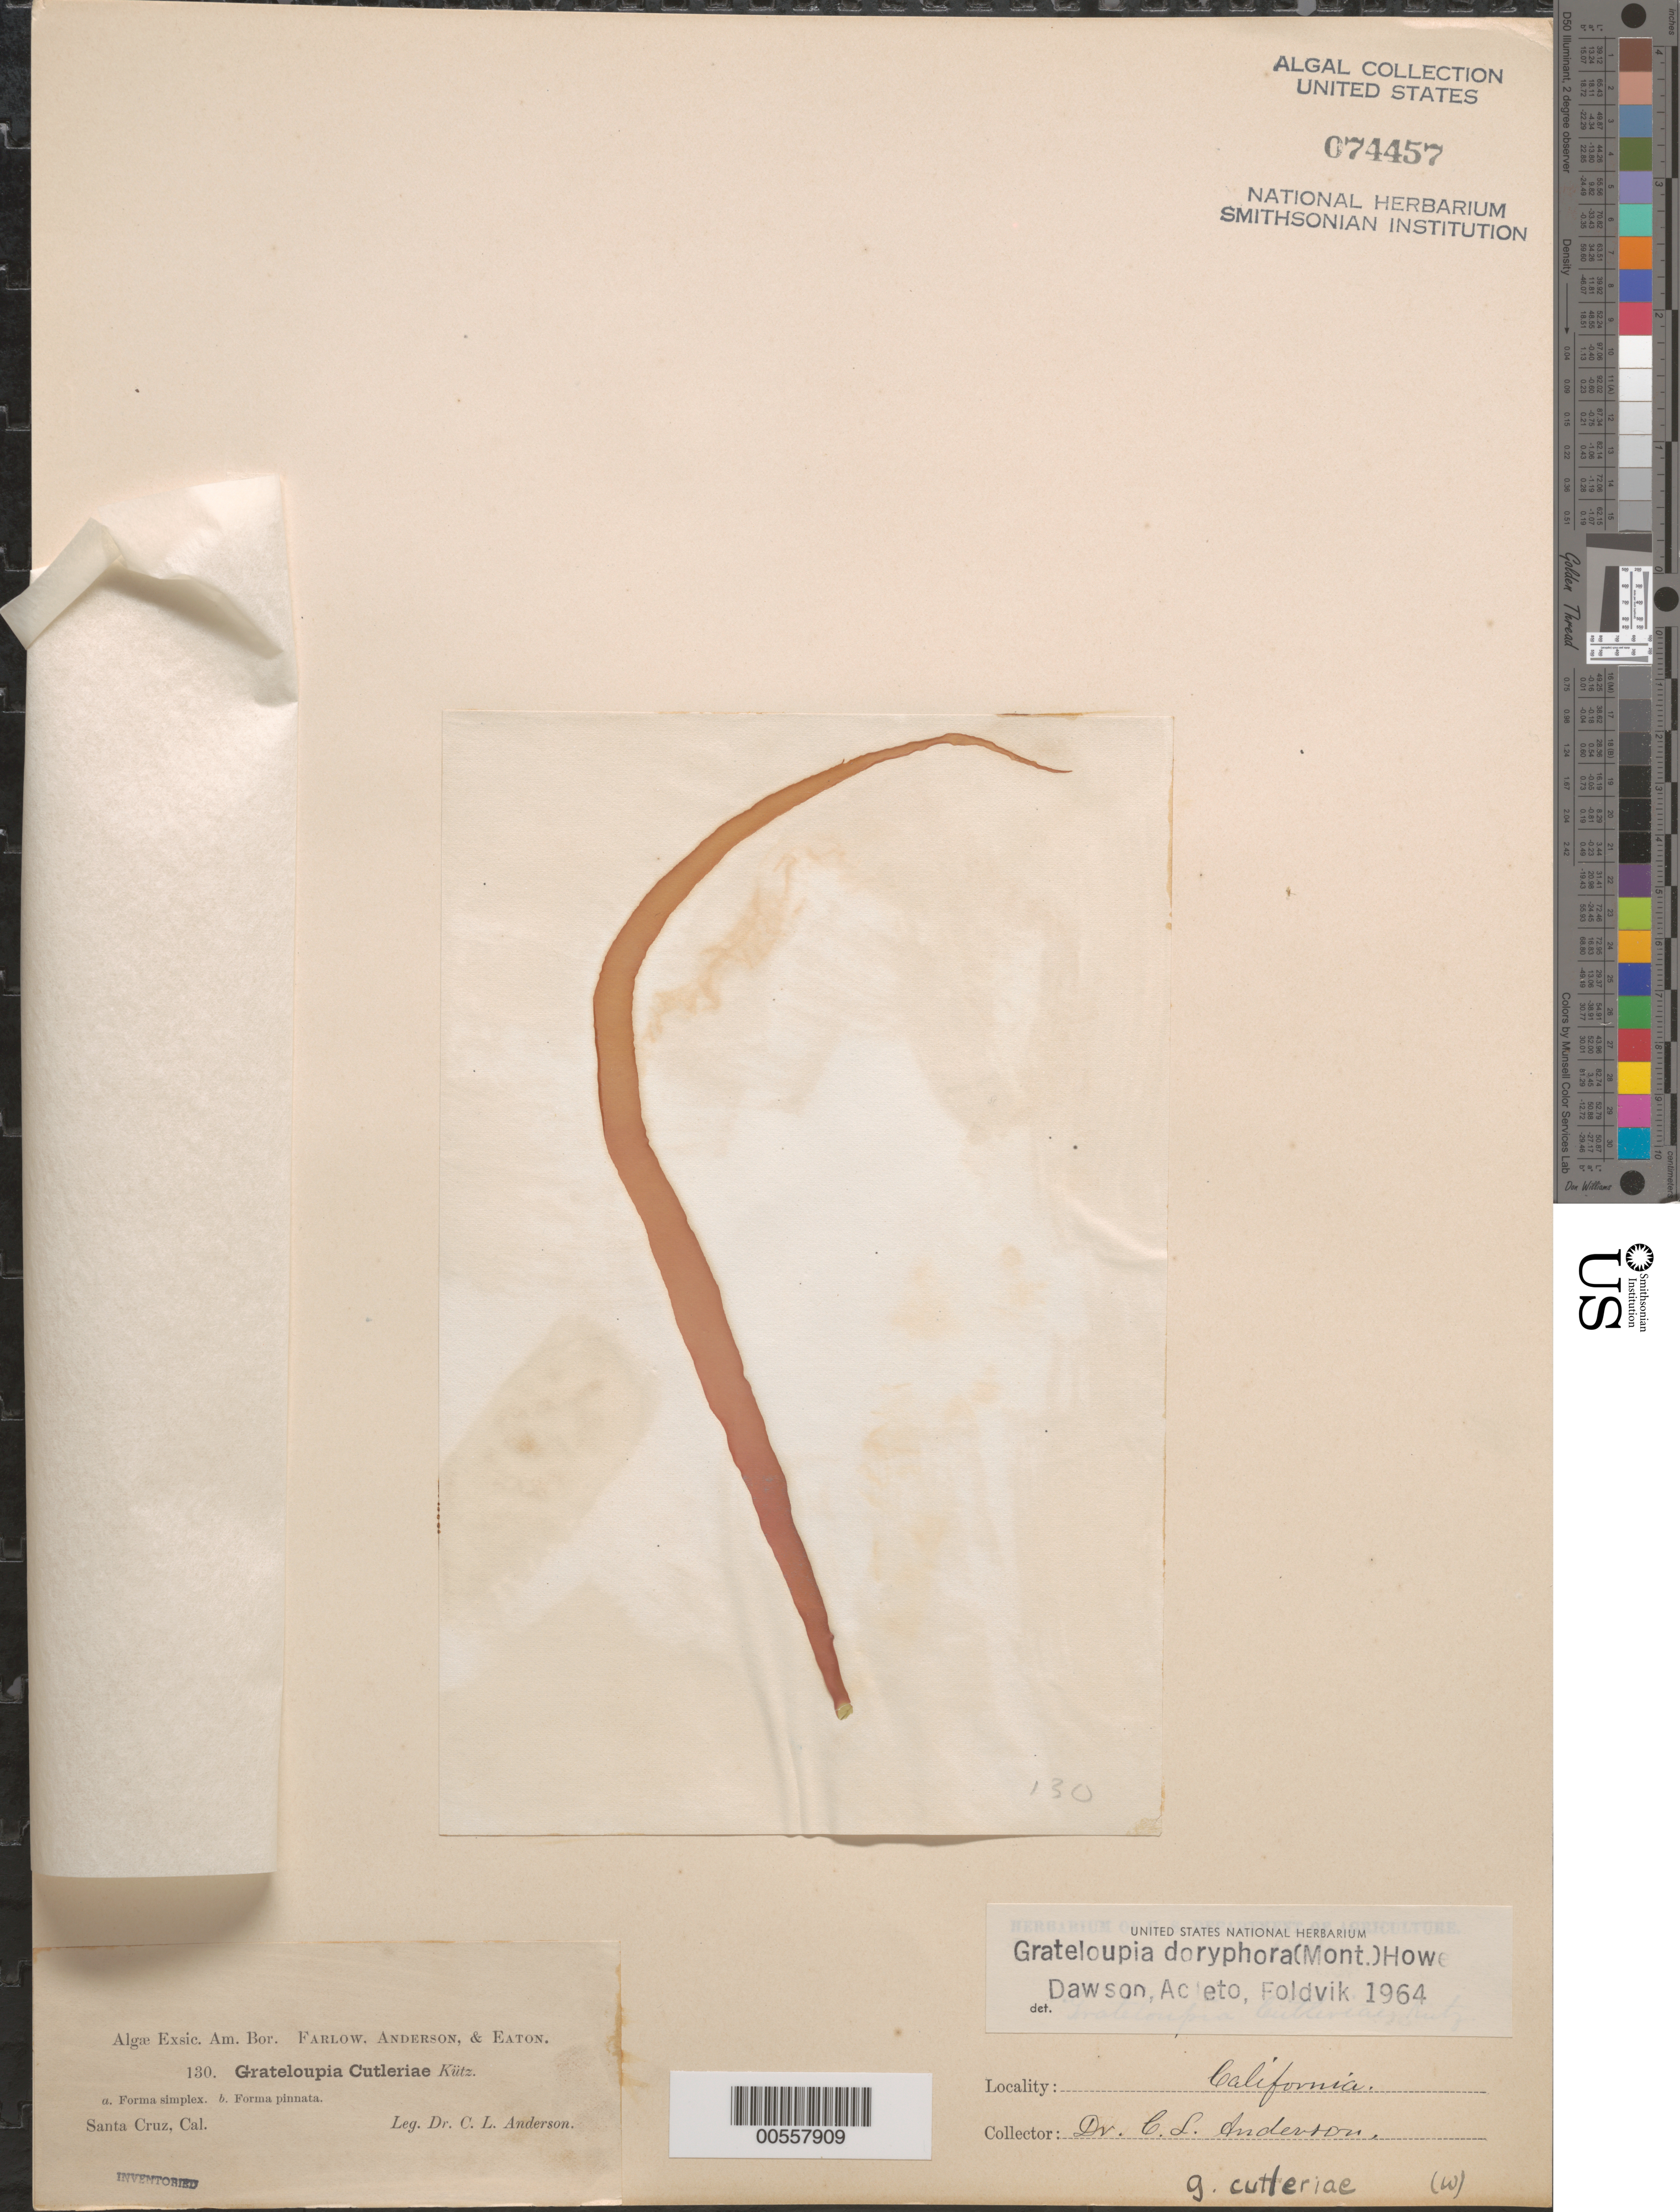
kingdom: Plantae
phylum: Rhodophyta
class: Florideophyceae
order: Halymeniales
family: Halymeniaceae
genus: Grateloupia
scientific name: Grateloupia doryphora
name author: (Mont.) Howe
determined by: Dawson, E. Y.; Acleto O., C.; Foldvik, N.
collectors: C. L. Anderson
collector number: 130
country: United States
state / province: California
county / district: Santa Cruz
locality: Santa Cruz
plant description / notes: Farlow, Anderson & Eaton, Algae Exsiccatae Americae Borealis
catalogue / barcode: US 74457